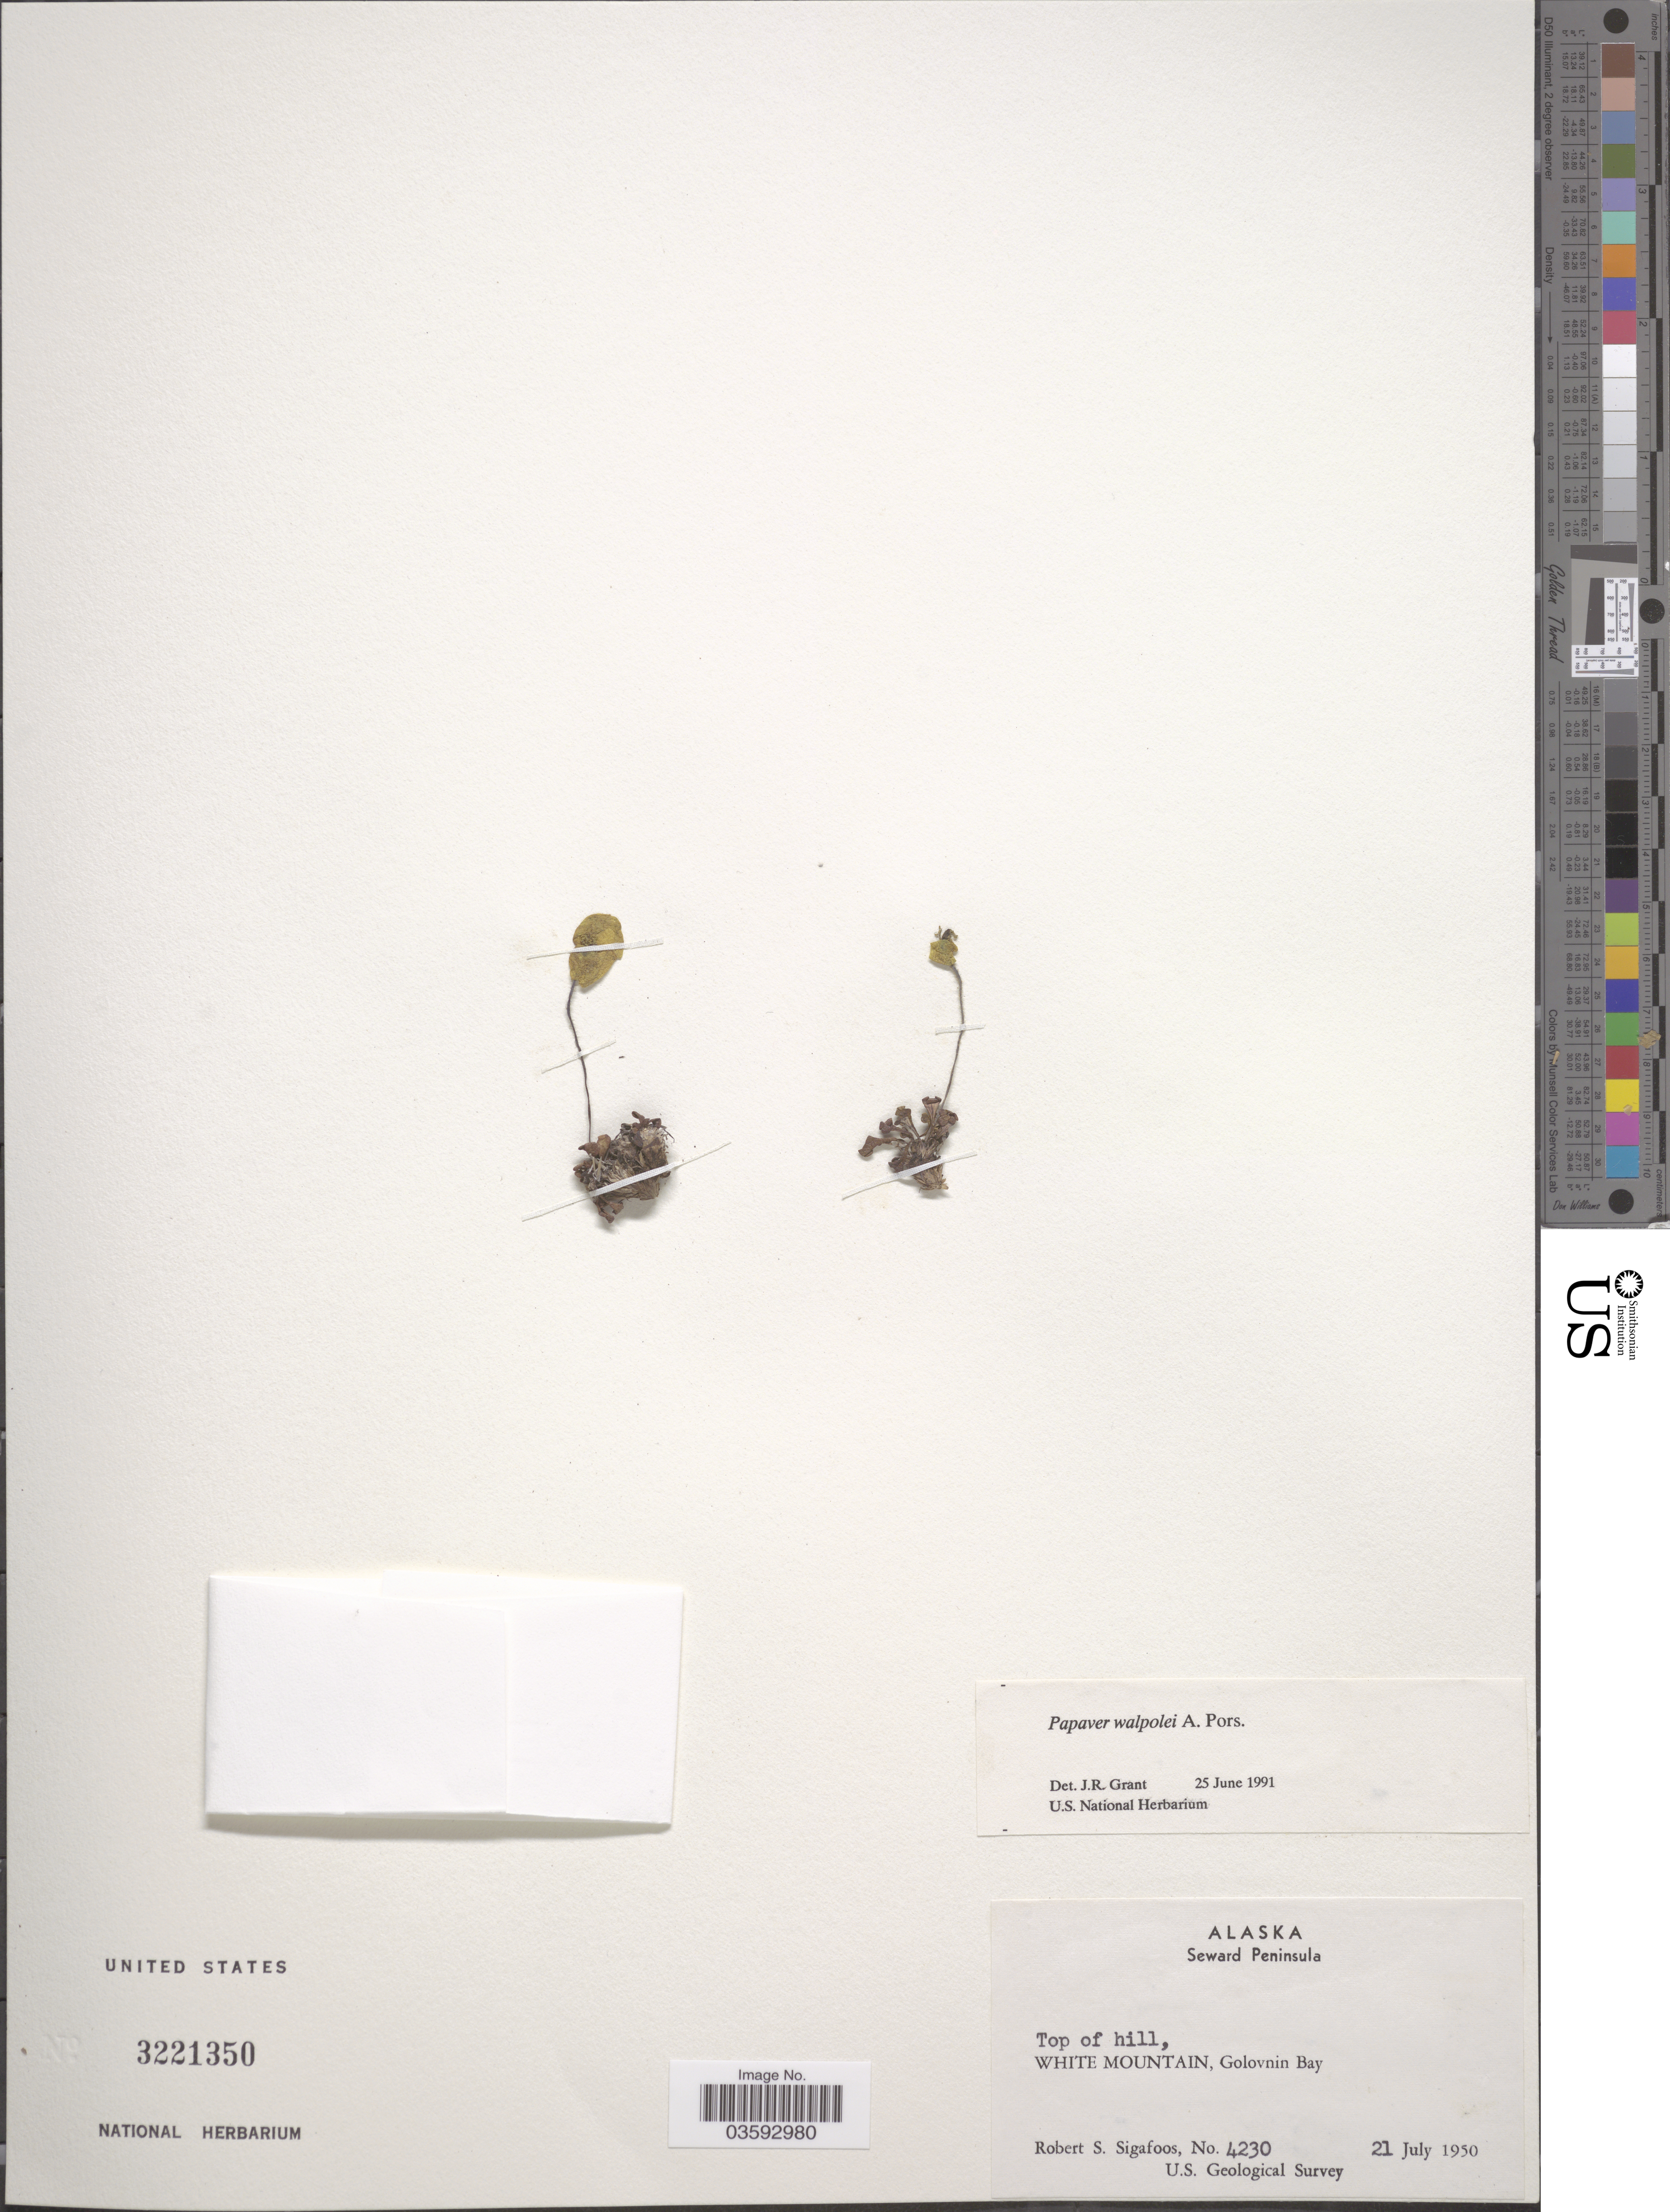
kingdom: Plantae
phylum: Tracheophyta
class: Magnoliopsida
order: Ranunculales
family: Papaveraceae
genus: Papaver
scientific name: Papaver walpolei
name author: A.E. Porsild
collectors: R. Sigafoos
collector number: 4230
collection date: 1950-07-21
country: United States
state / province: Alaska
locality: Seward Peninsula. Top of hill, White Mountain, Golovnin Bay.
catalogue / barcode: US 3221350